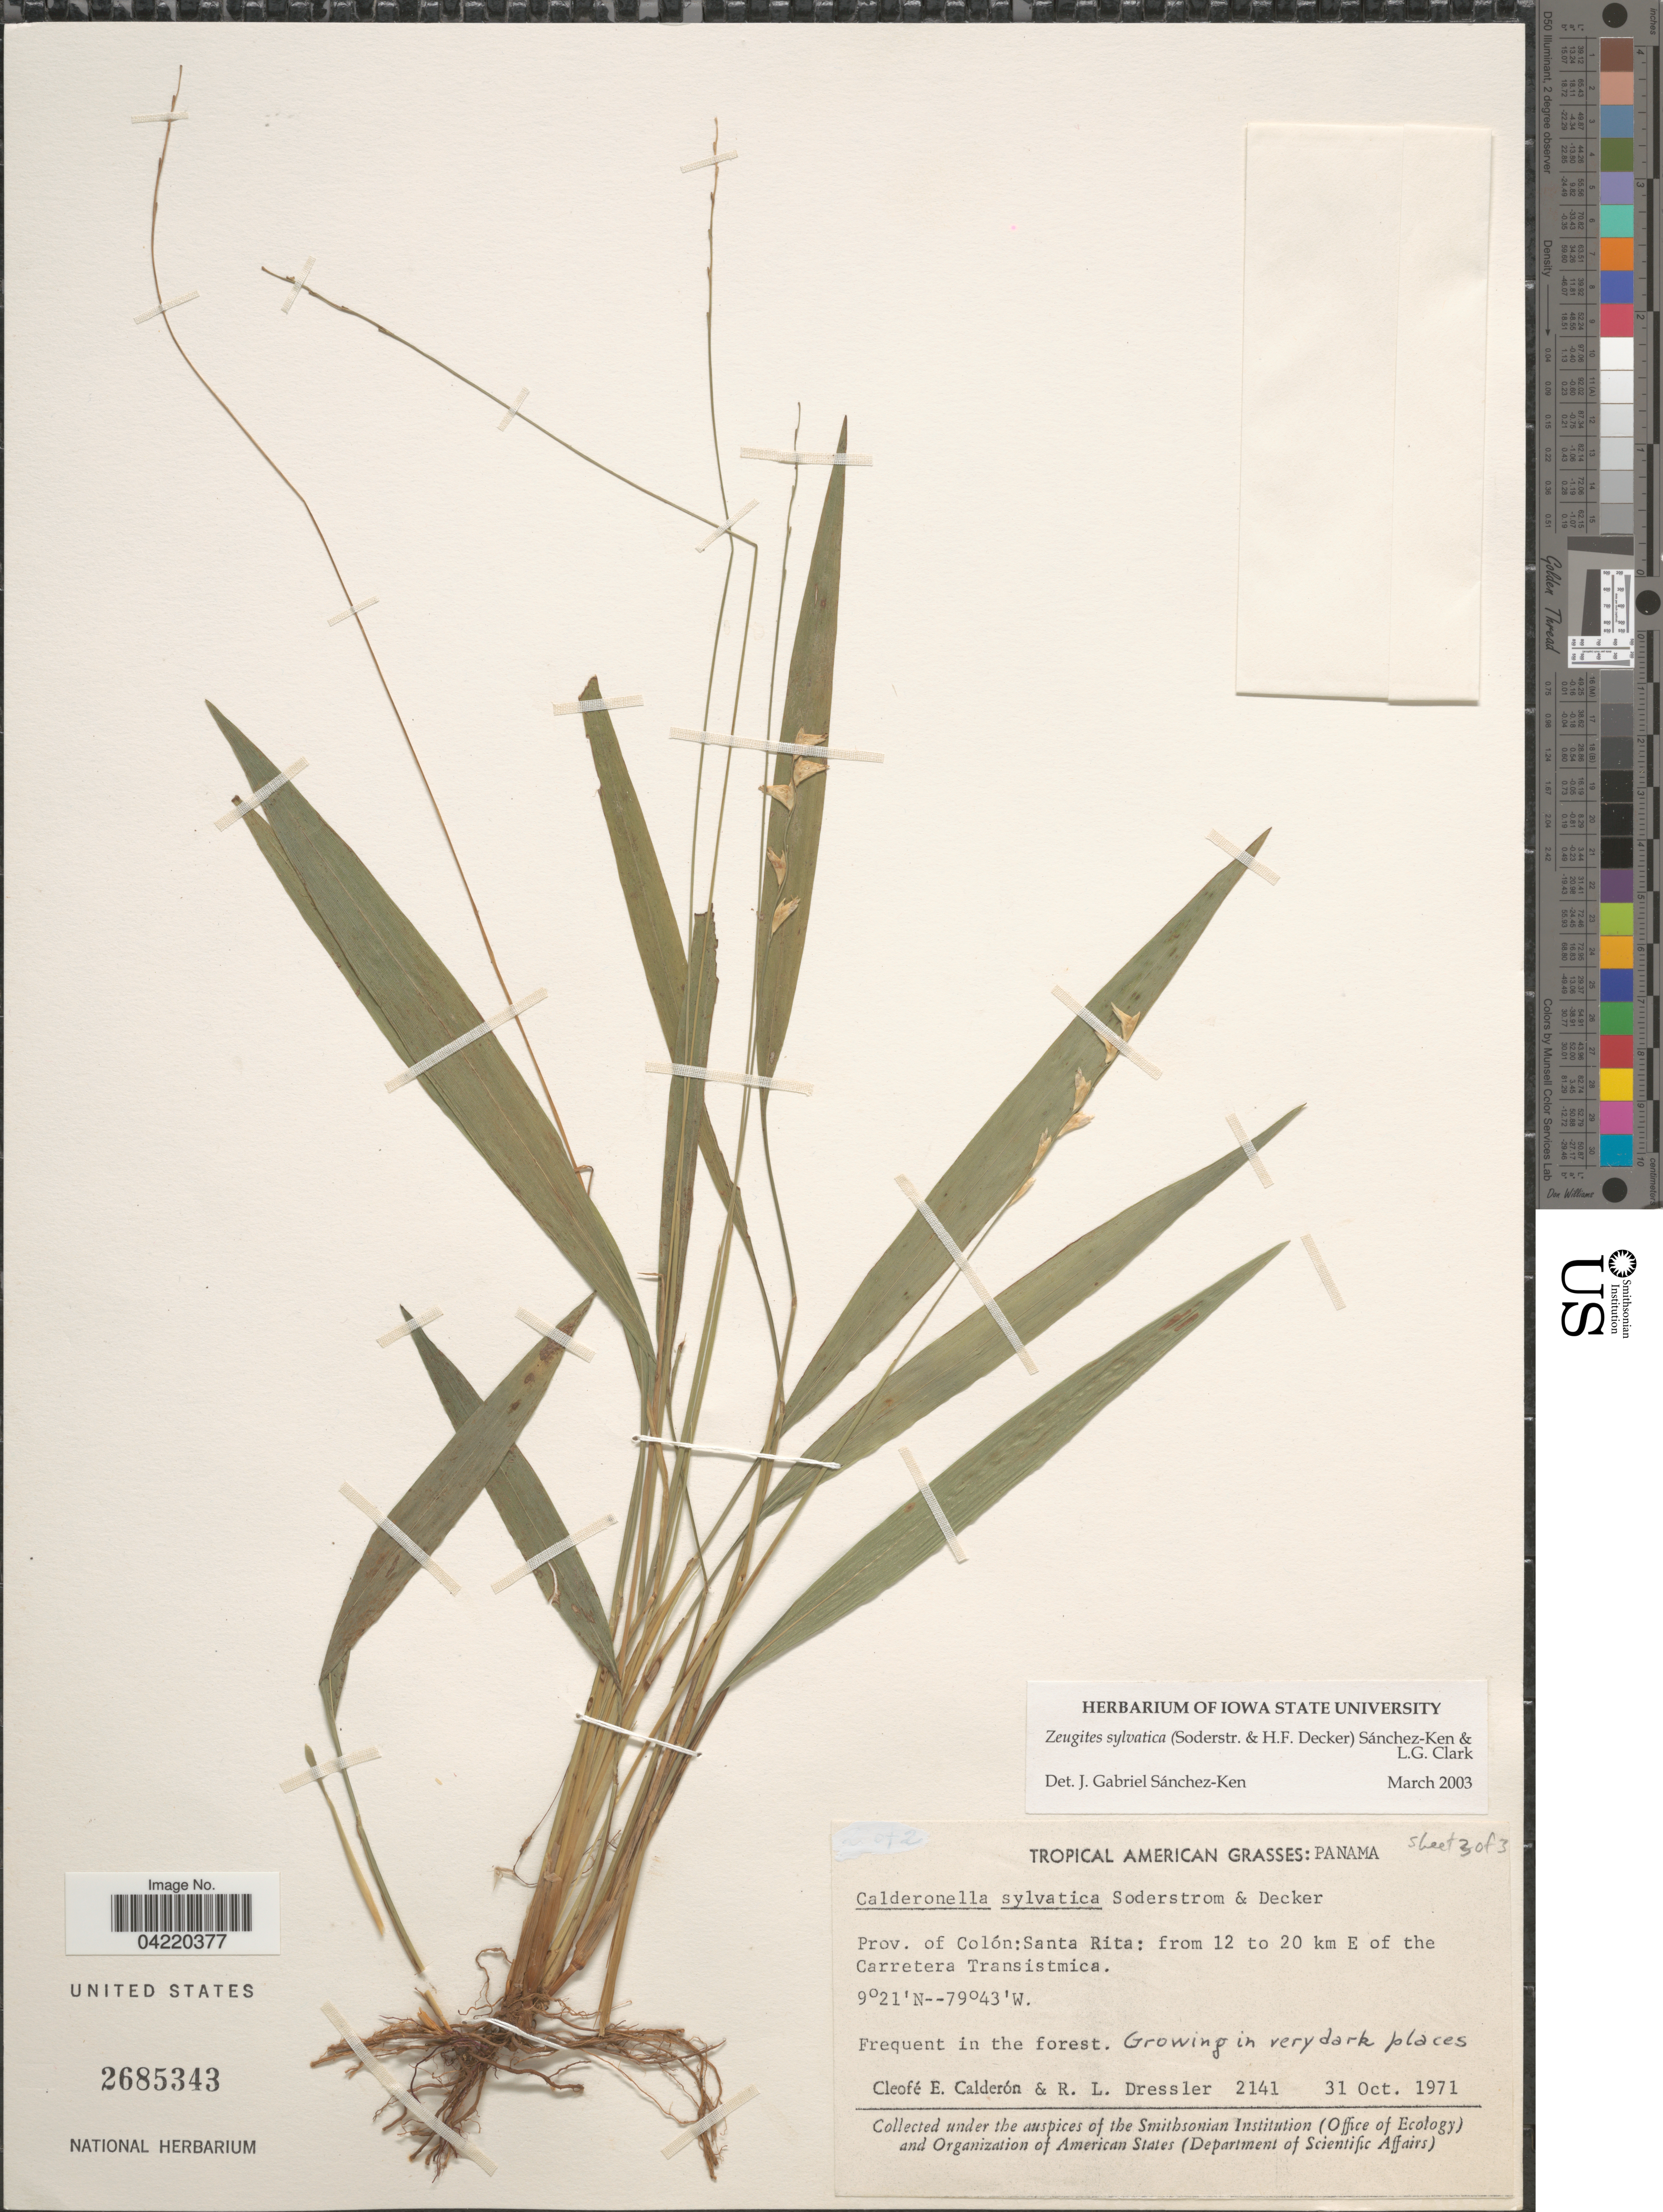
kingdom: Plantae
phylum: Tracheophyta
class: Liliopsida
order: Poales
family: Poaceae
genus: Zeugites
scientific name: Zeugites sylvaticus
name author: (Soderstr. & H. F. Decker) A.M. Soriano & Dávila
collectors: C. E. Calderón & R. Dressler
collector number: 2141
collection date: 1971-01-31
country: Panama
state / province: Colón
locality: Santa Rita: from 12 to 20 km E of the Carretera Transistmica.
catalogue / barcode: US 2685343